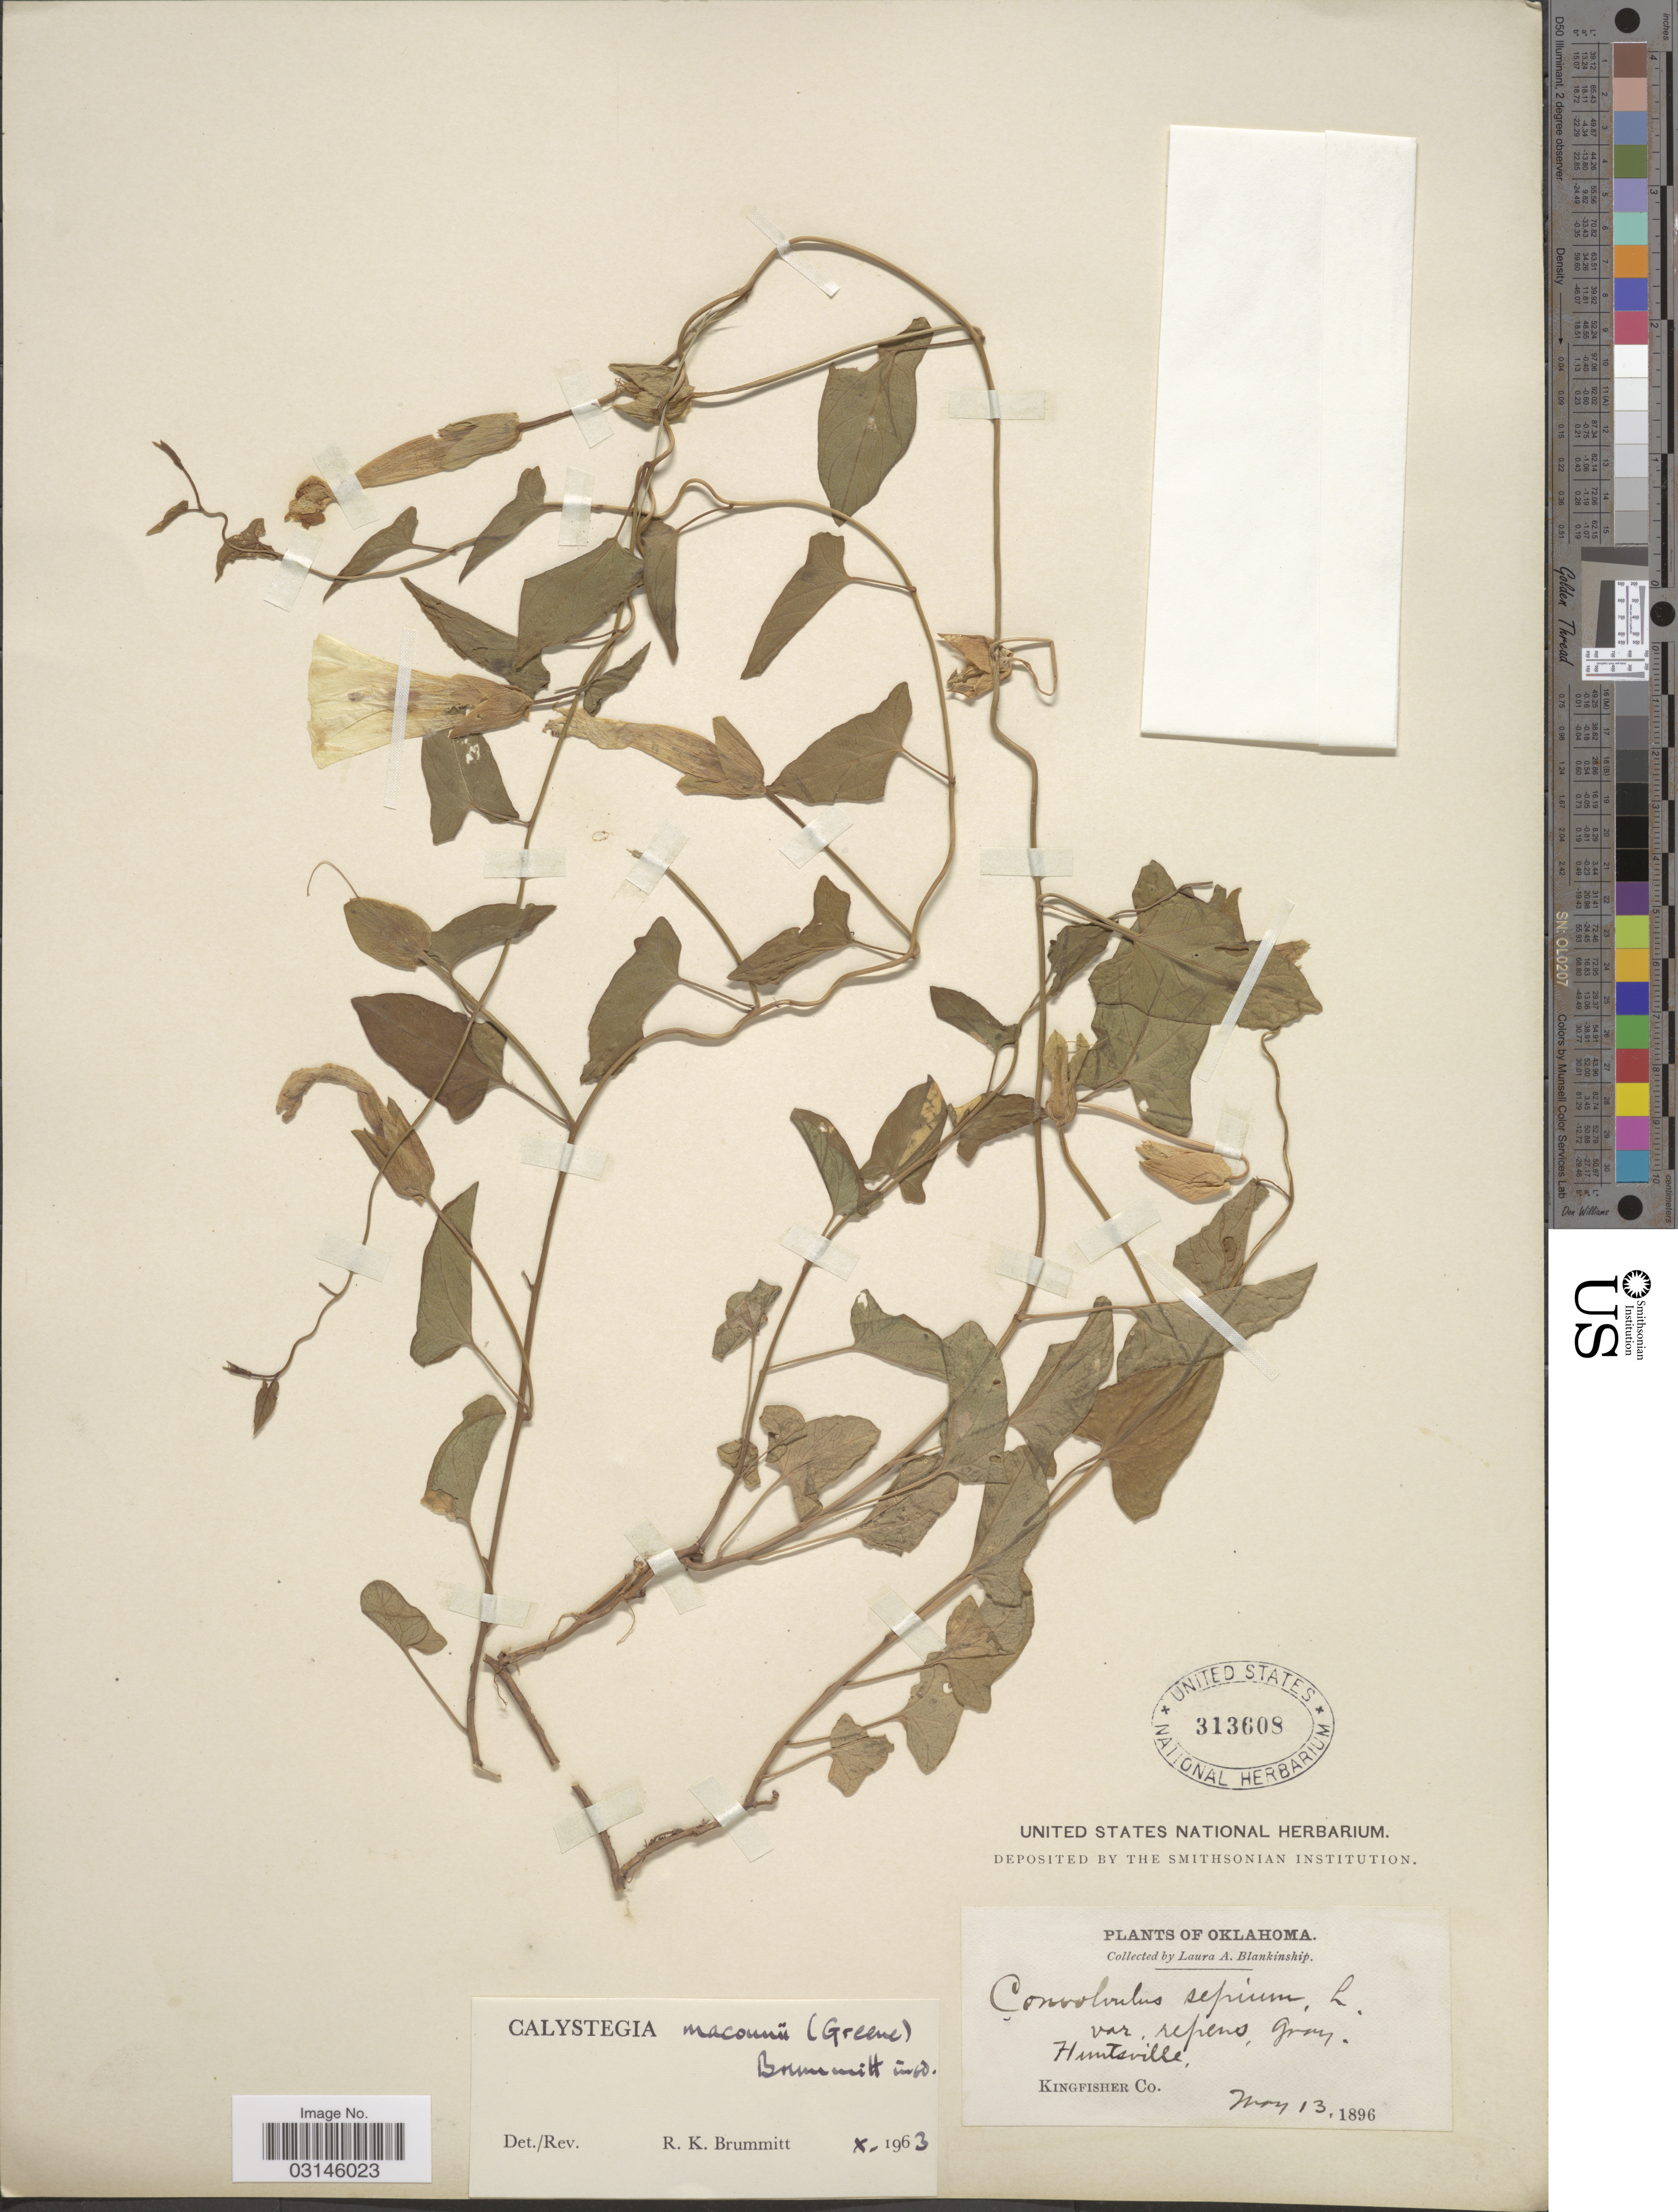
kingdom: Plantae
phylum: Tracheophyta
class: Magnoliopsida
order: Solanales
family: Convolvulaceae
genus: Calystegia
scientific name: Calystegia macounii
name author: (Greene) Brummitt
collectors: L. A. Blankinship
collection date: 1896-05-13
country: United States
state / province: Oklahoma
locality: Huntsville, Kingfisher Co.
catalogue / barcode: US 313608